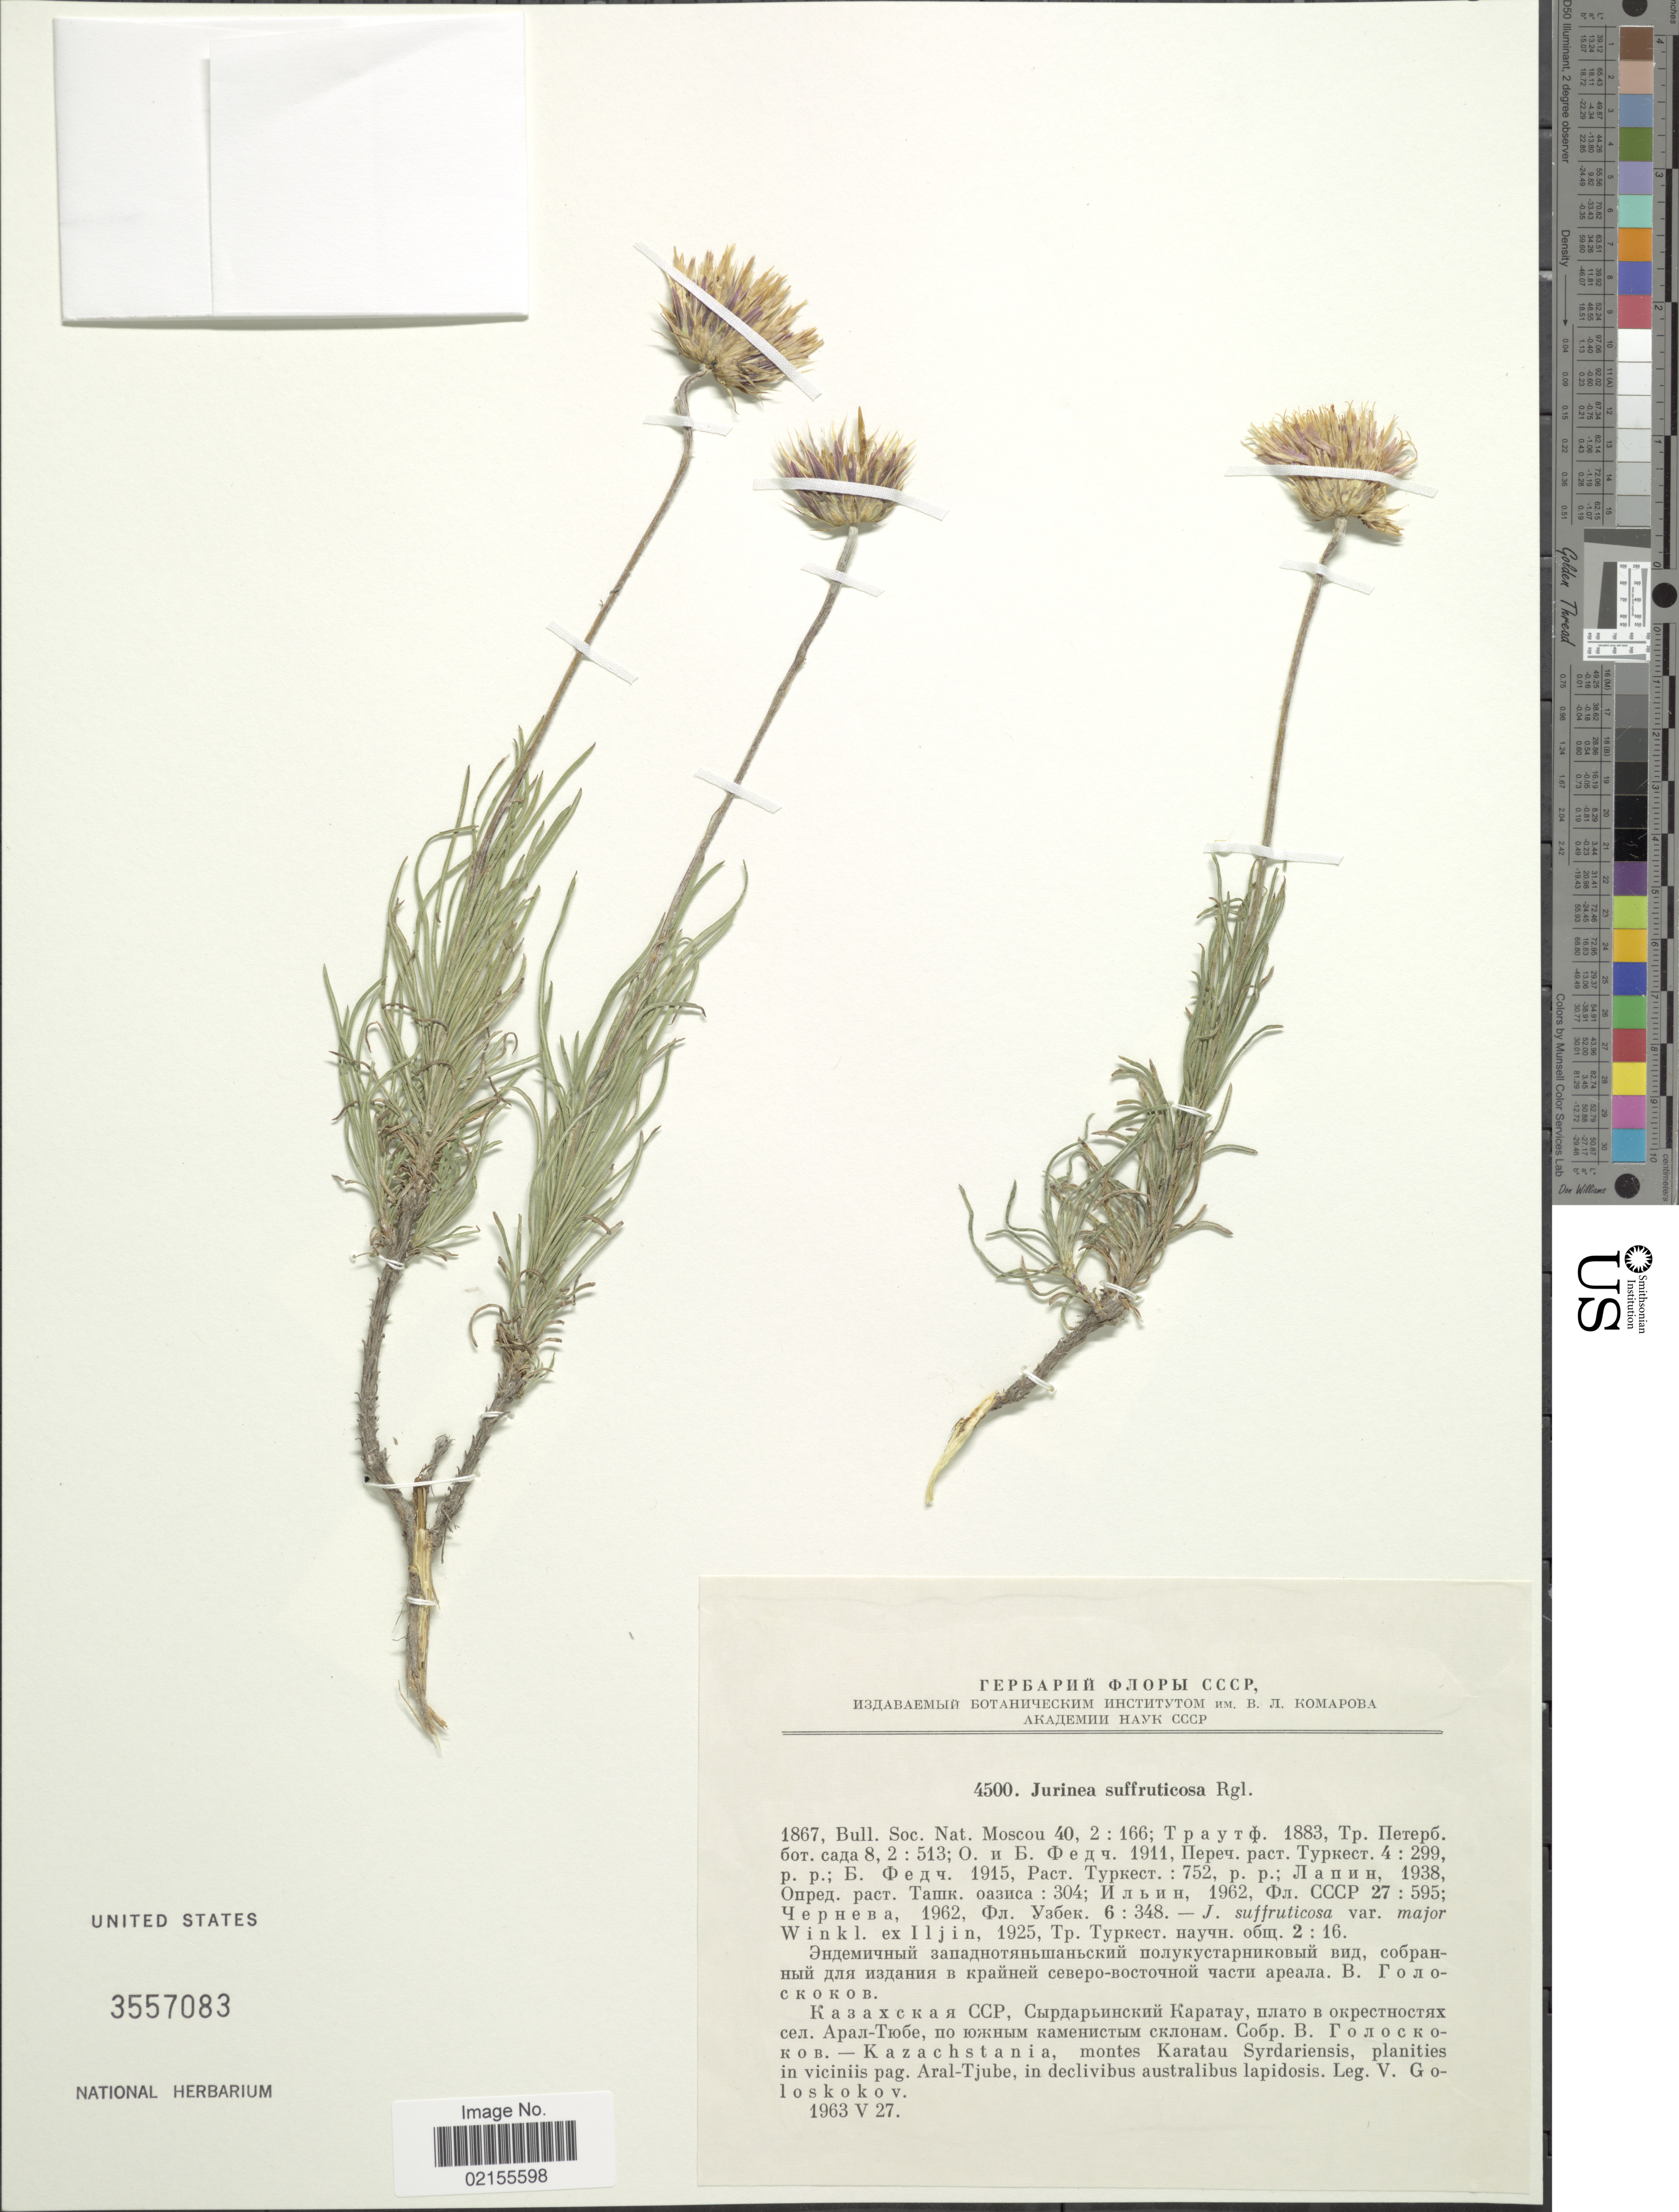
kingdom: Plantae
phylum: Tracheophyta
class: Magnoliopsida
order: Asterales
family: Asteraceae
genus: Jurinea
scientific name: Jurinea suffruticosa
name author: Regel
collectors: V. P. Goloskokov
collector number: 4500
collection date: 1963-05-27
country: Kazakhstan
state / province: South Kazakhstan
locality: Kazachstania, montes Karatau Syrdariensis, planites in viciniis pag. Aral-Tjube, in declivibus australibus lapidosis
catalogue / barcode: US 3557083